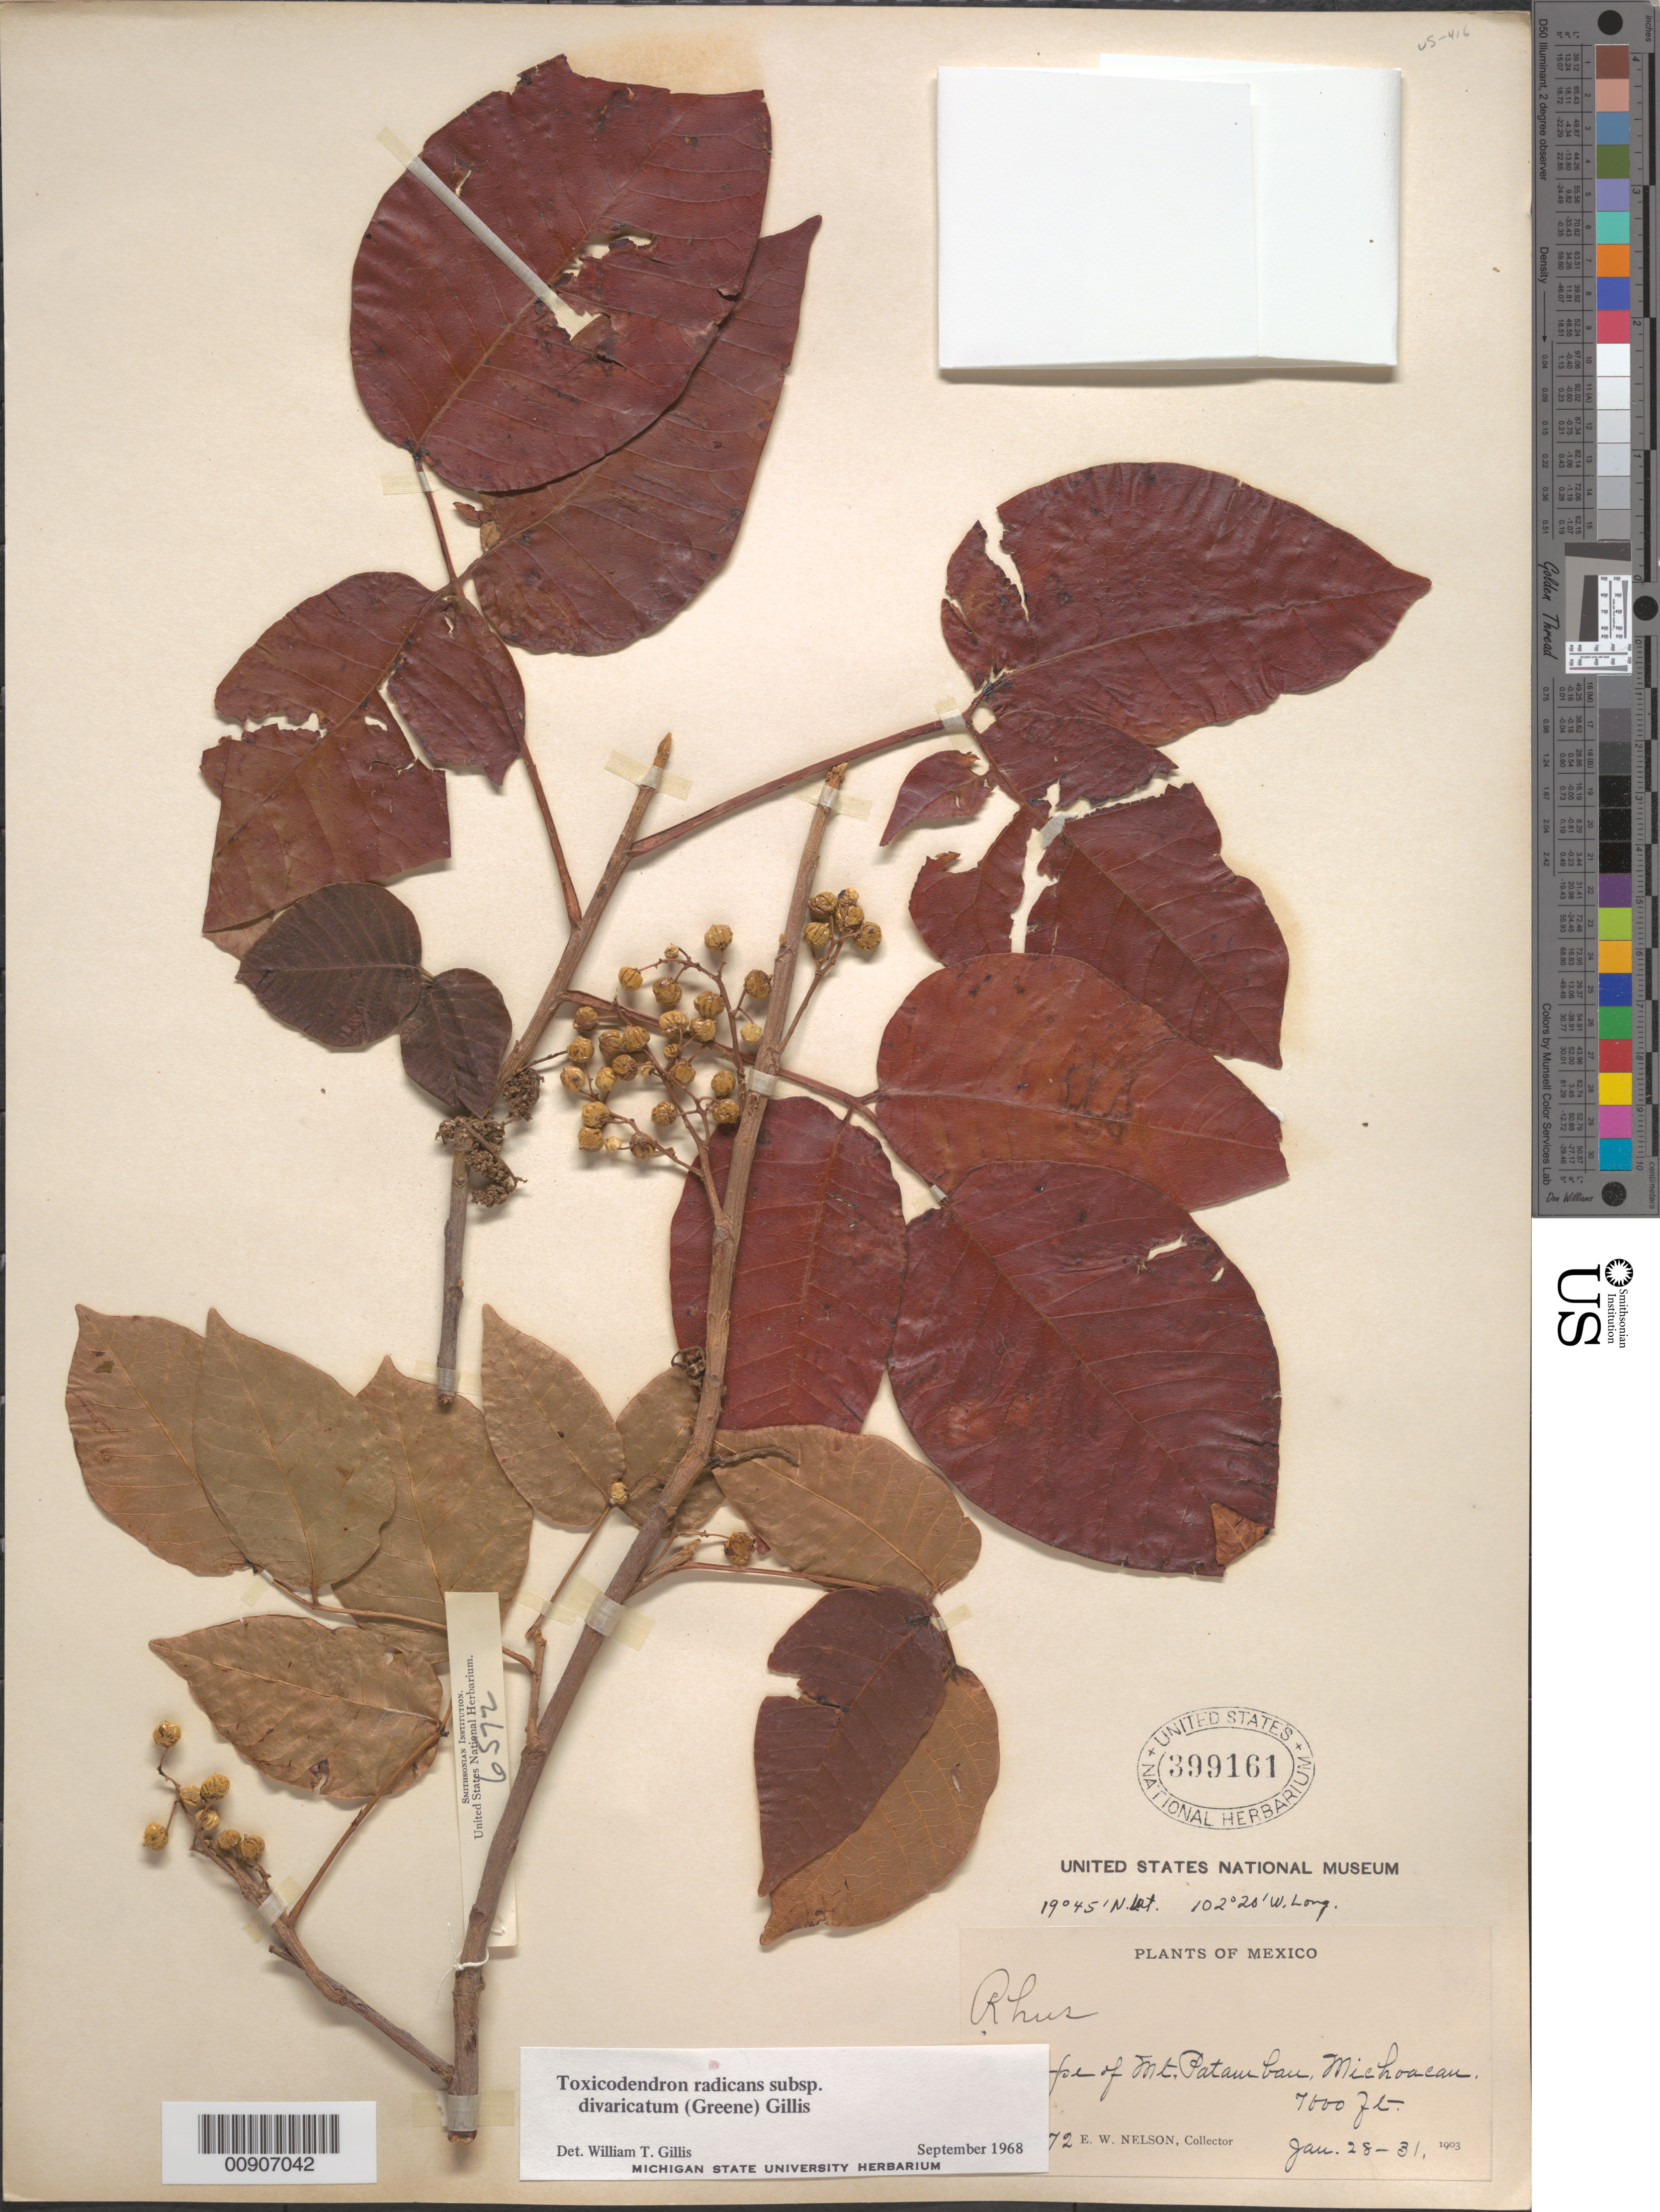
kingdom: Plantae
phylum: Tracheophyta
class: Magnoliopsida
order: Sapindales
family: Anacardiaceae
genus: Toxicodendron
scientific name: Toxicodendron radicans subsp. divaricatum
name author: (Greene) Gillis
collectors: E. W. Nelson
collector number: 6572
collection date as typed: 28 Jan 1903 to 31 Jan 1903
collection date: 1903-01-28/1903-01-31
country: Mexico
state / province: Michoacán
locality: N slope of Mt. Patamban, Michoacán.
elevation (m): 2134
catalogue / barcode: US 399161